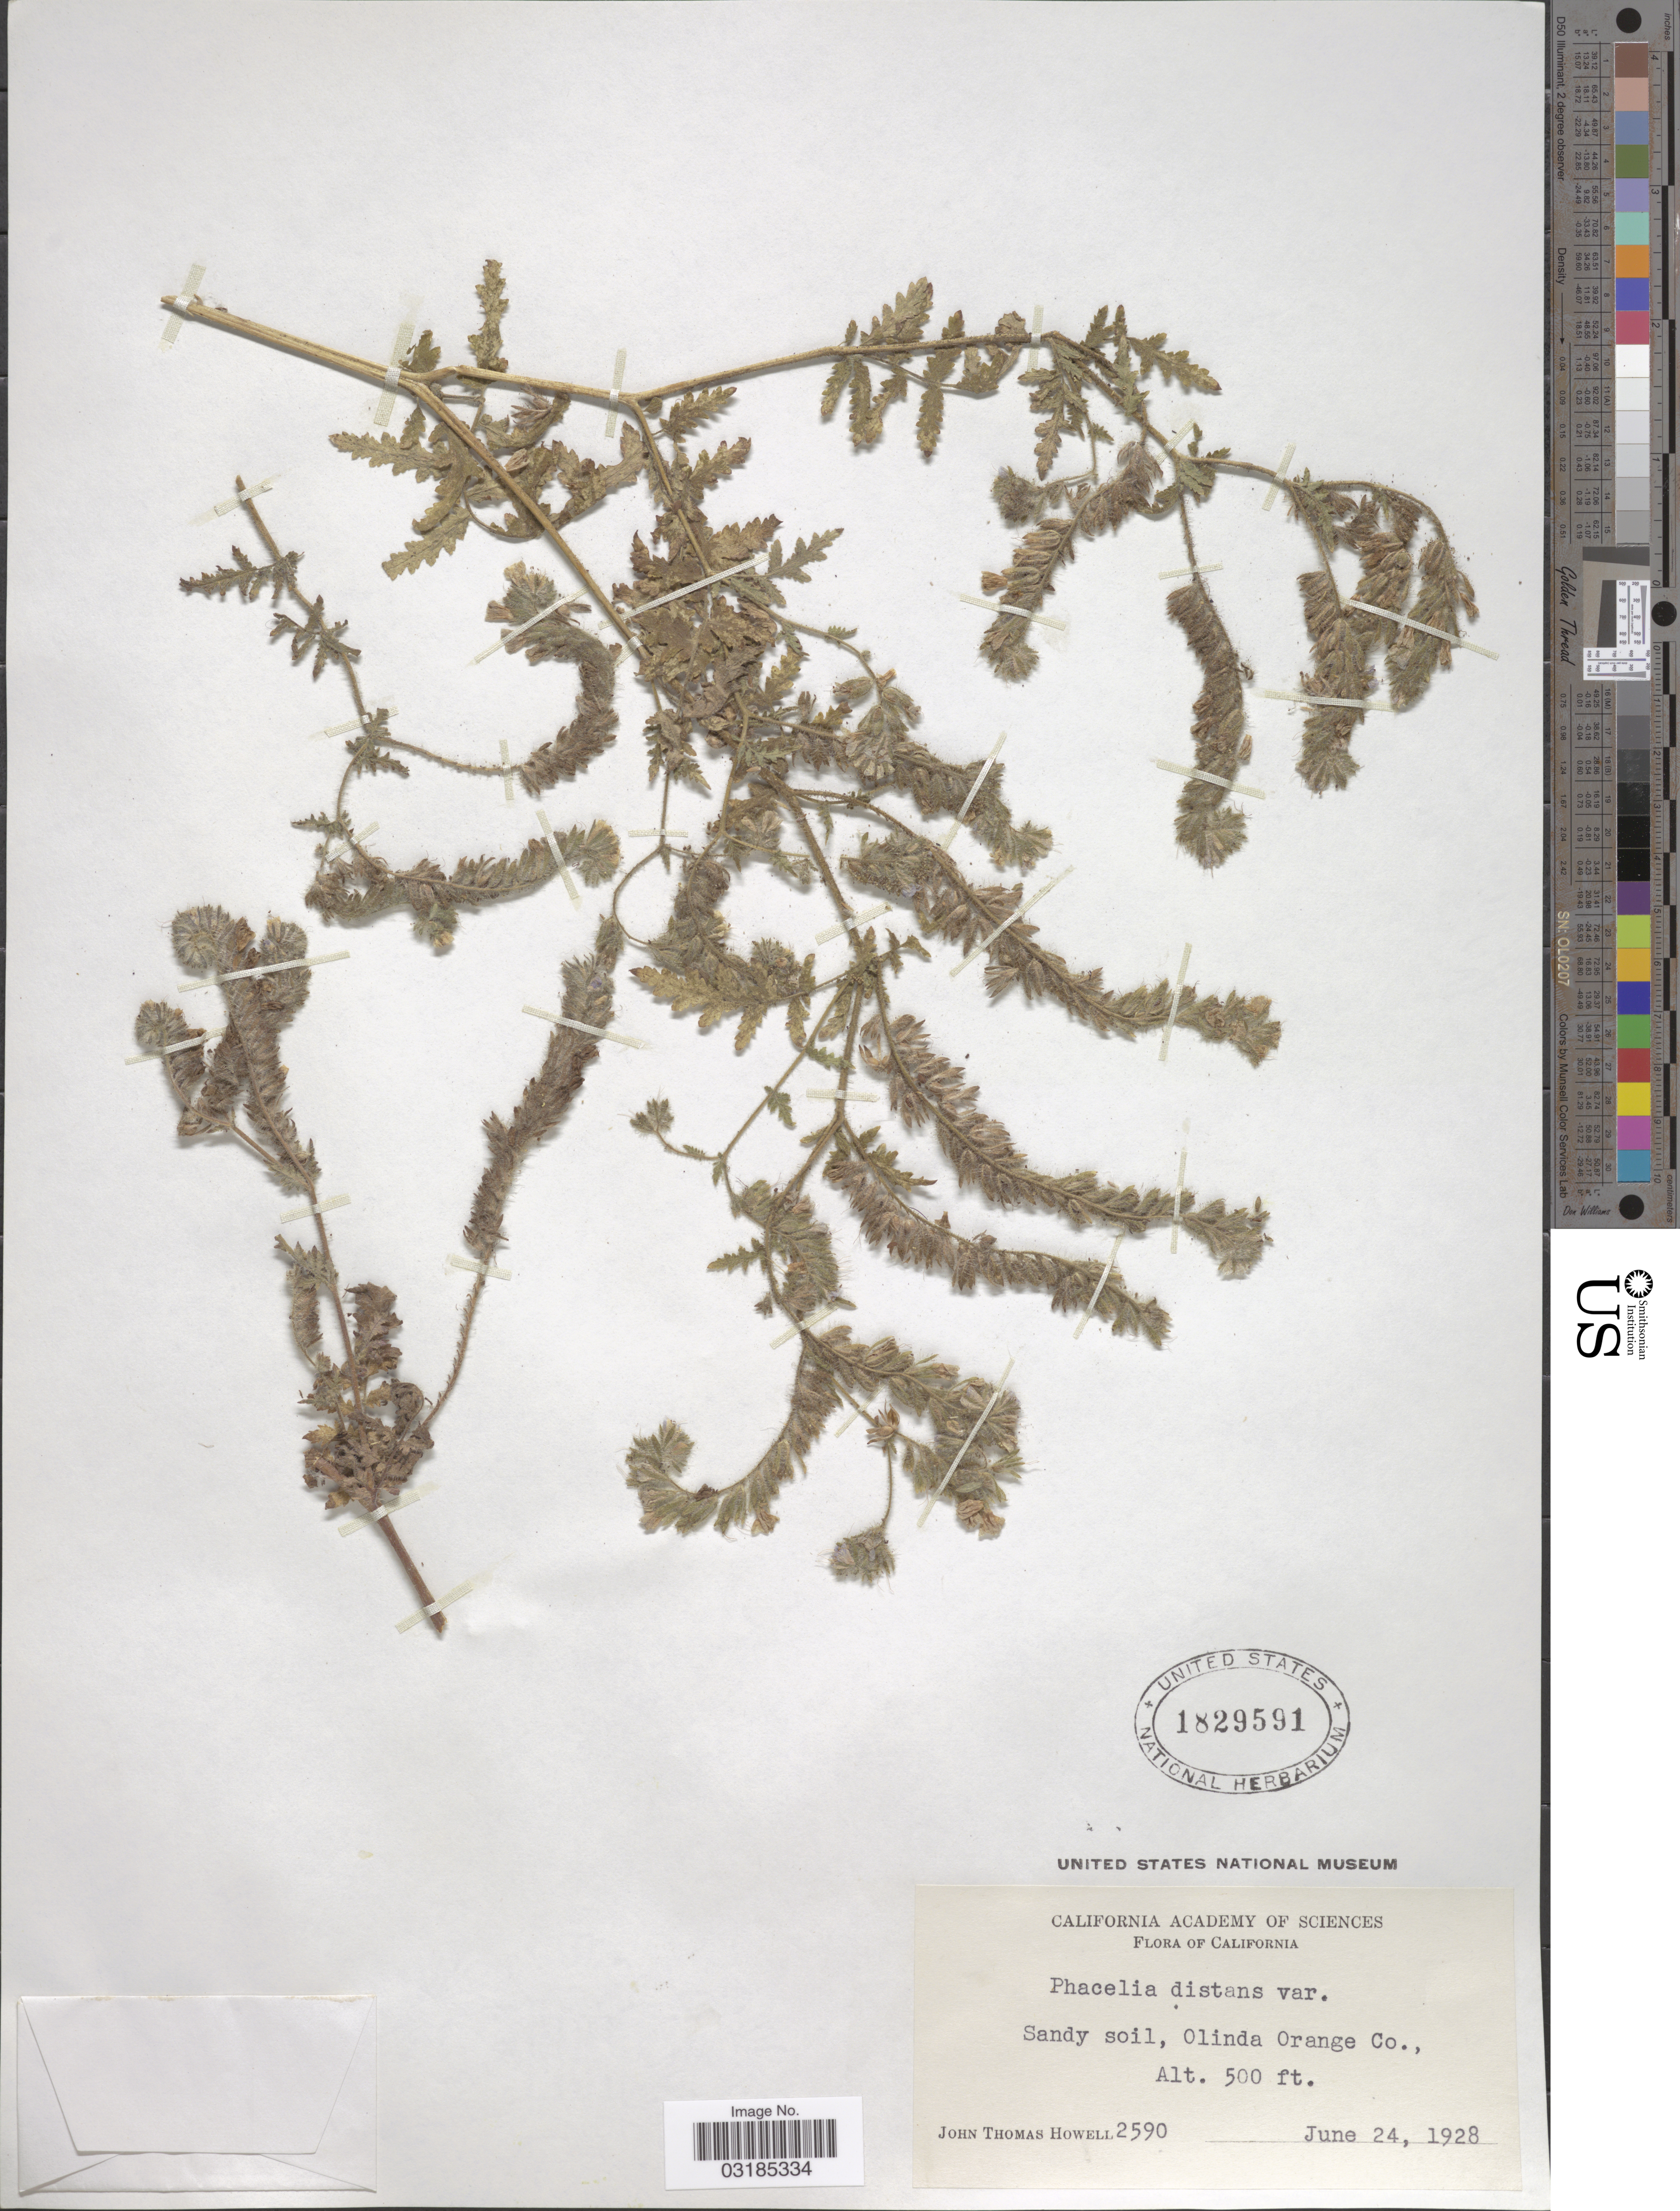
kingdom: Plantae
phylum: Tracheophyta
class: Magnoliopsida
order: Boraginales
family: Hydrophyllaceae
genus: Phacelia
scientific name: Phacelia distans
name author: Benth.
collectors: J. T. Howell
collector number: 2590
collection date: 1928-06-24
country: United States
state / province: California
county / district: Orange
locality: Olinda Orange Co.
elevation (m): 152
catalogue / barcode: US 1829591